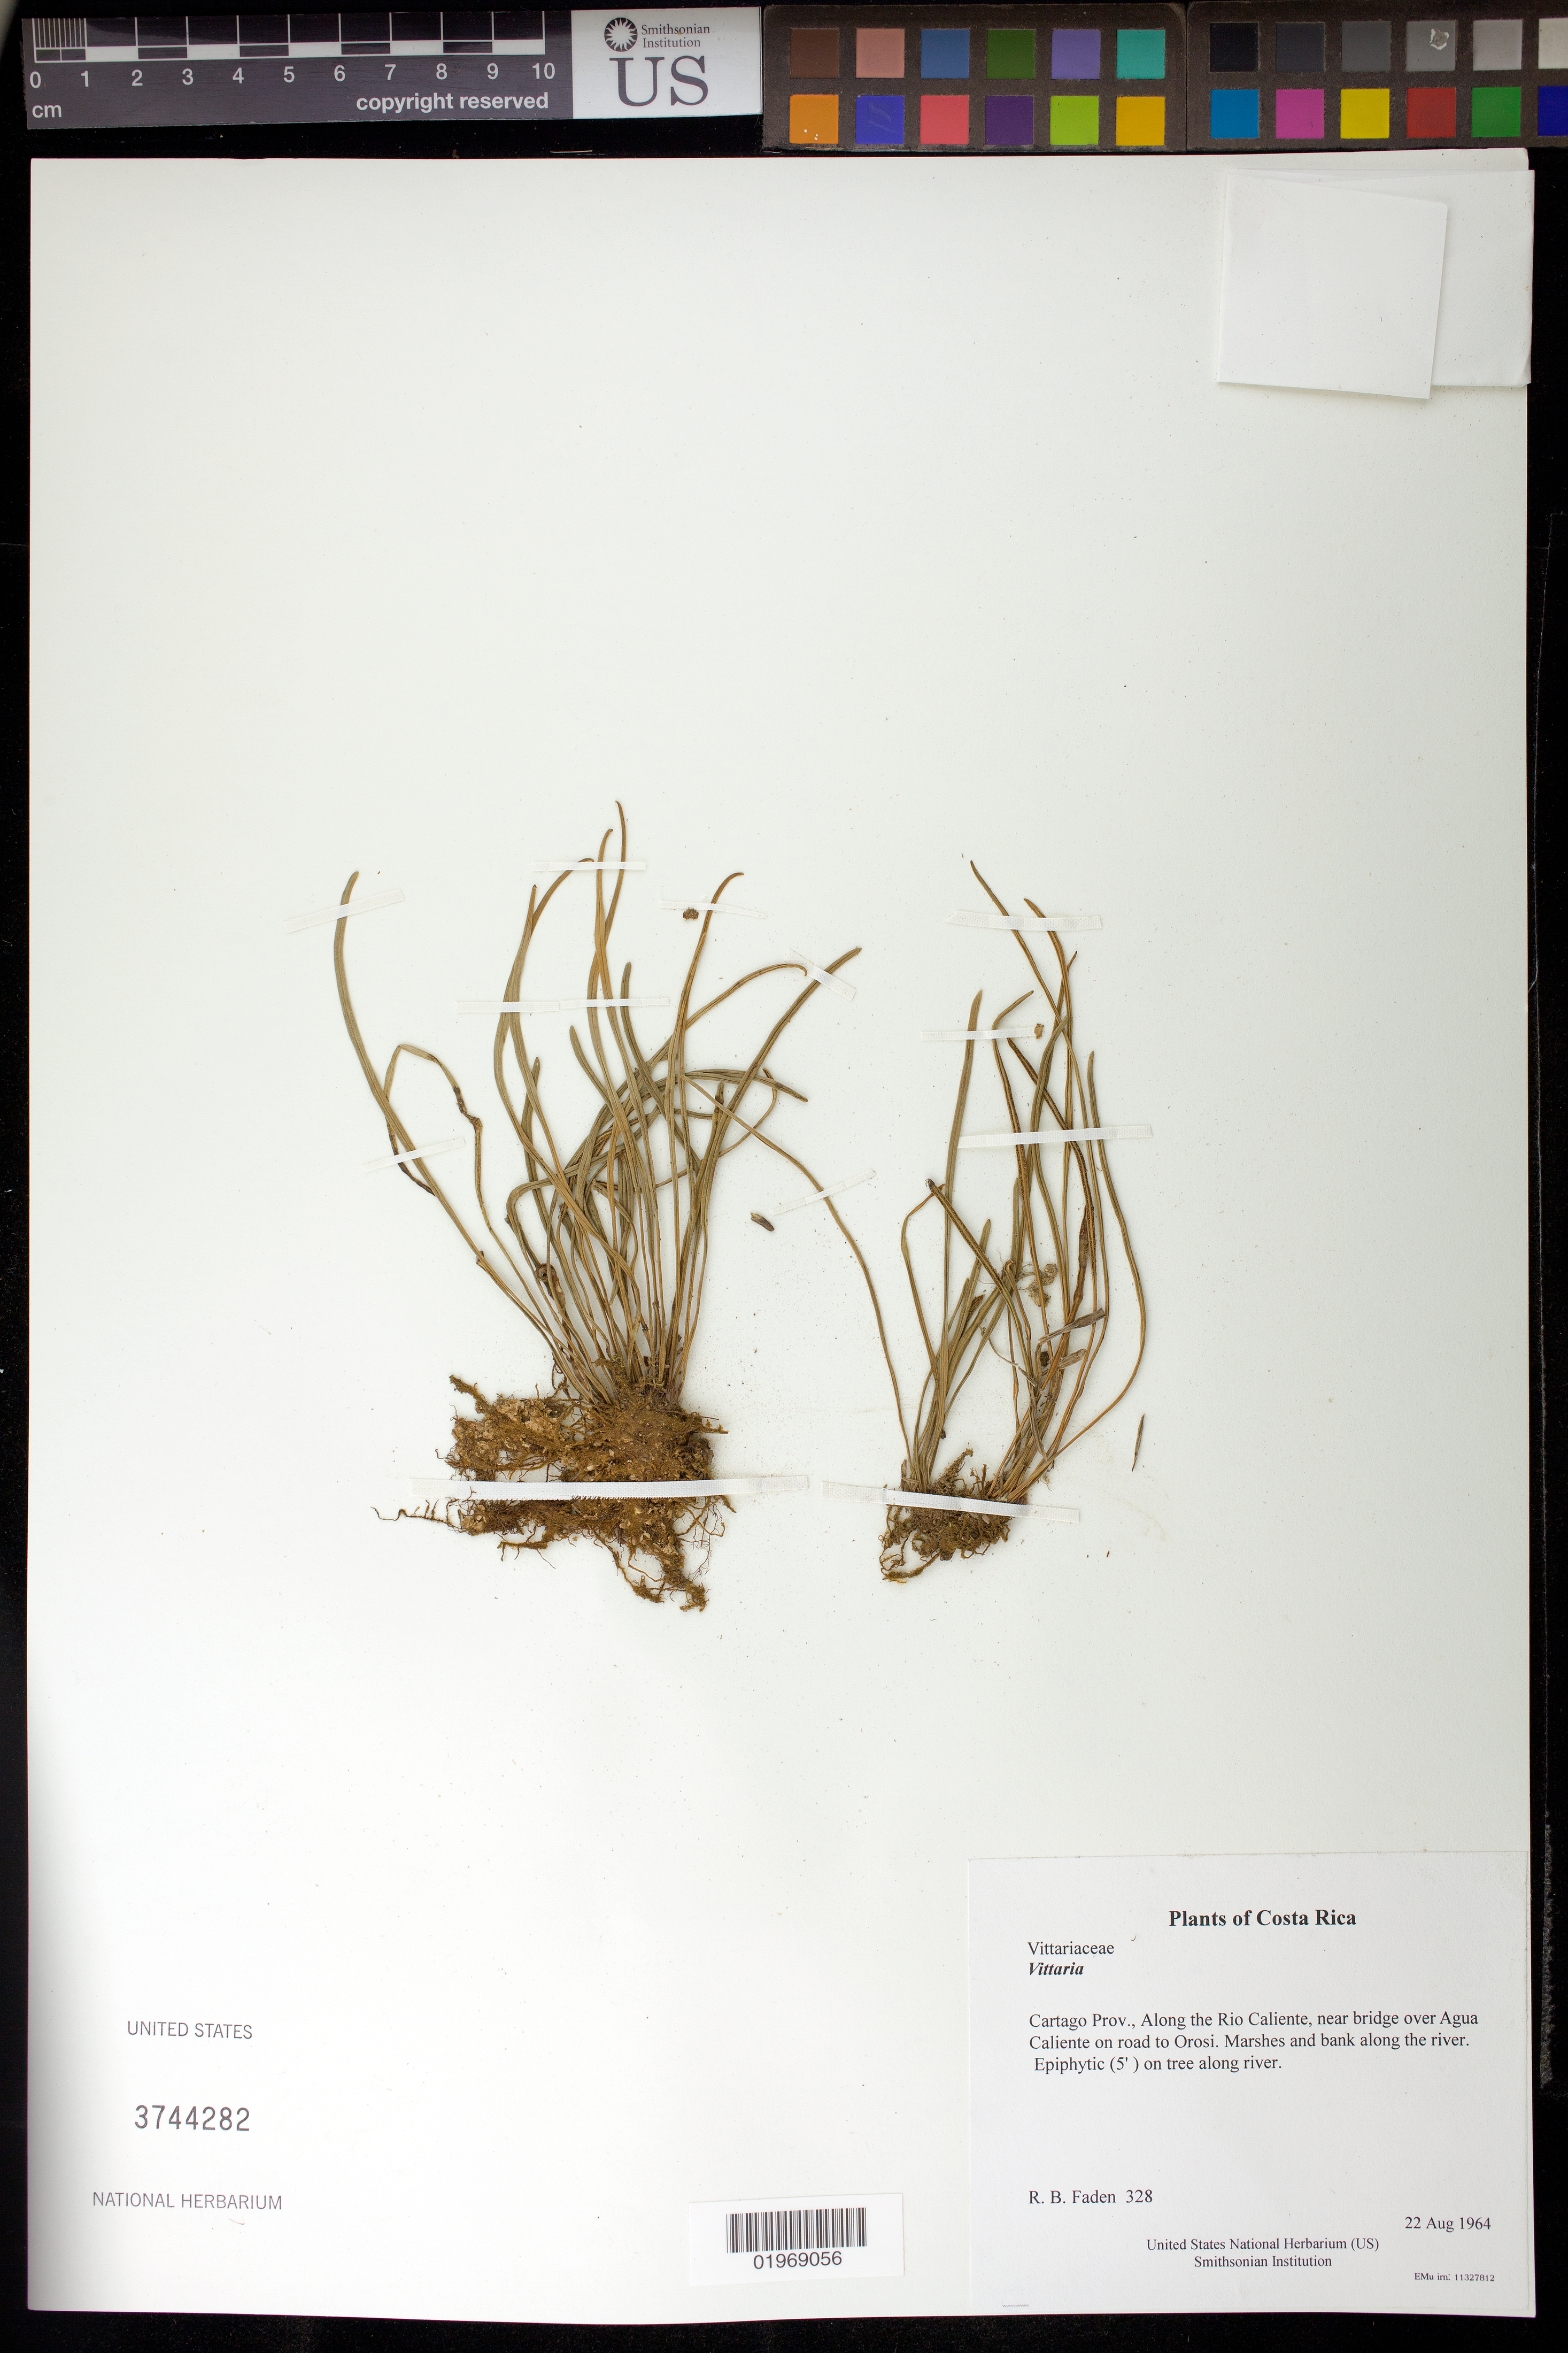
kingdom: Plantae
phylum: Tracheophyta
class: Polypodiopsida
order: Polypodiales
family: Pteridaceae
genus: Vittaria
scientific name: Vittaria sp.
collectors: R. B. Faden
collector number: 328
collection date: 1964-08-22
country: Costa Rica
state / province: Cartago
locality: Along the Rio Caliente, near bridge over Agua Caliente on road to Orosi. Marshes and bank along the river.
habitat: On tree along river.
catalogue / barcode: US 3744282